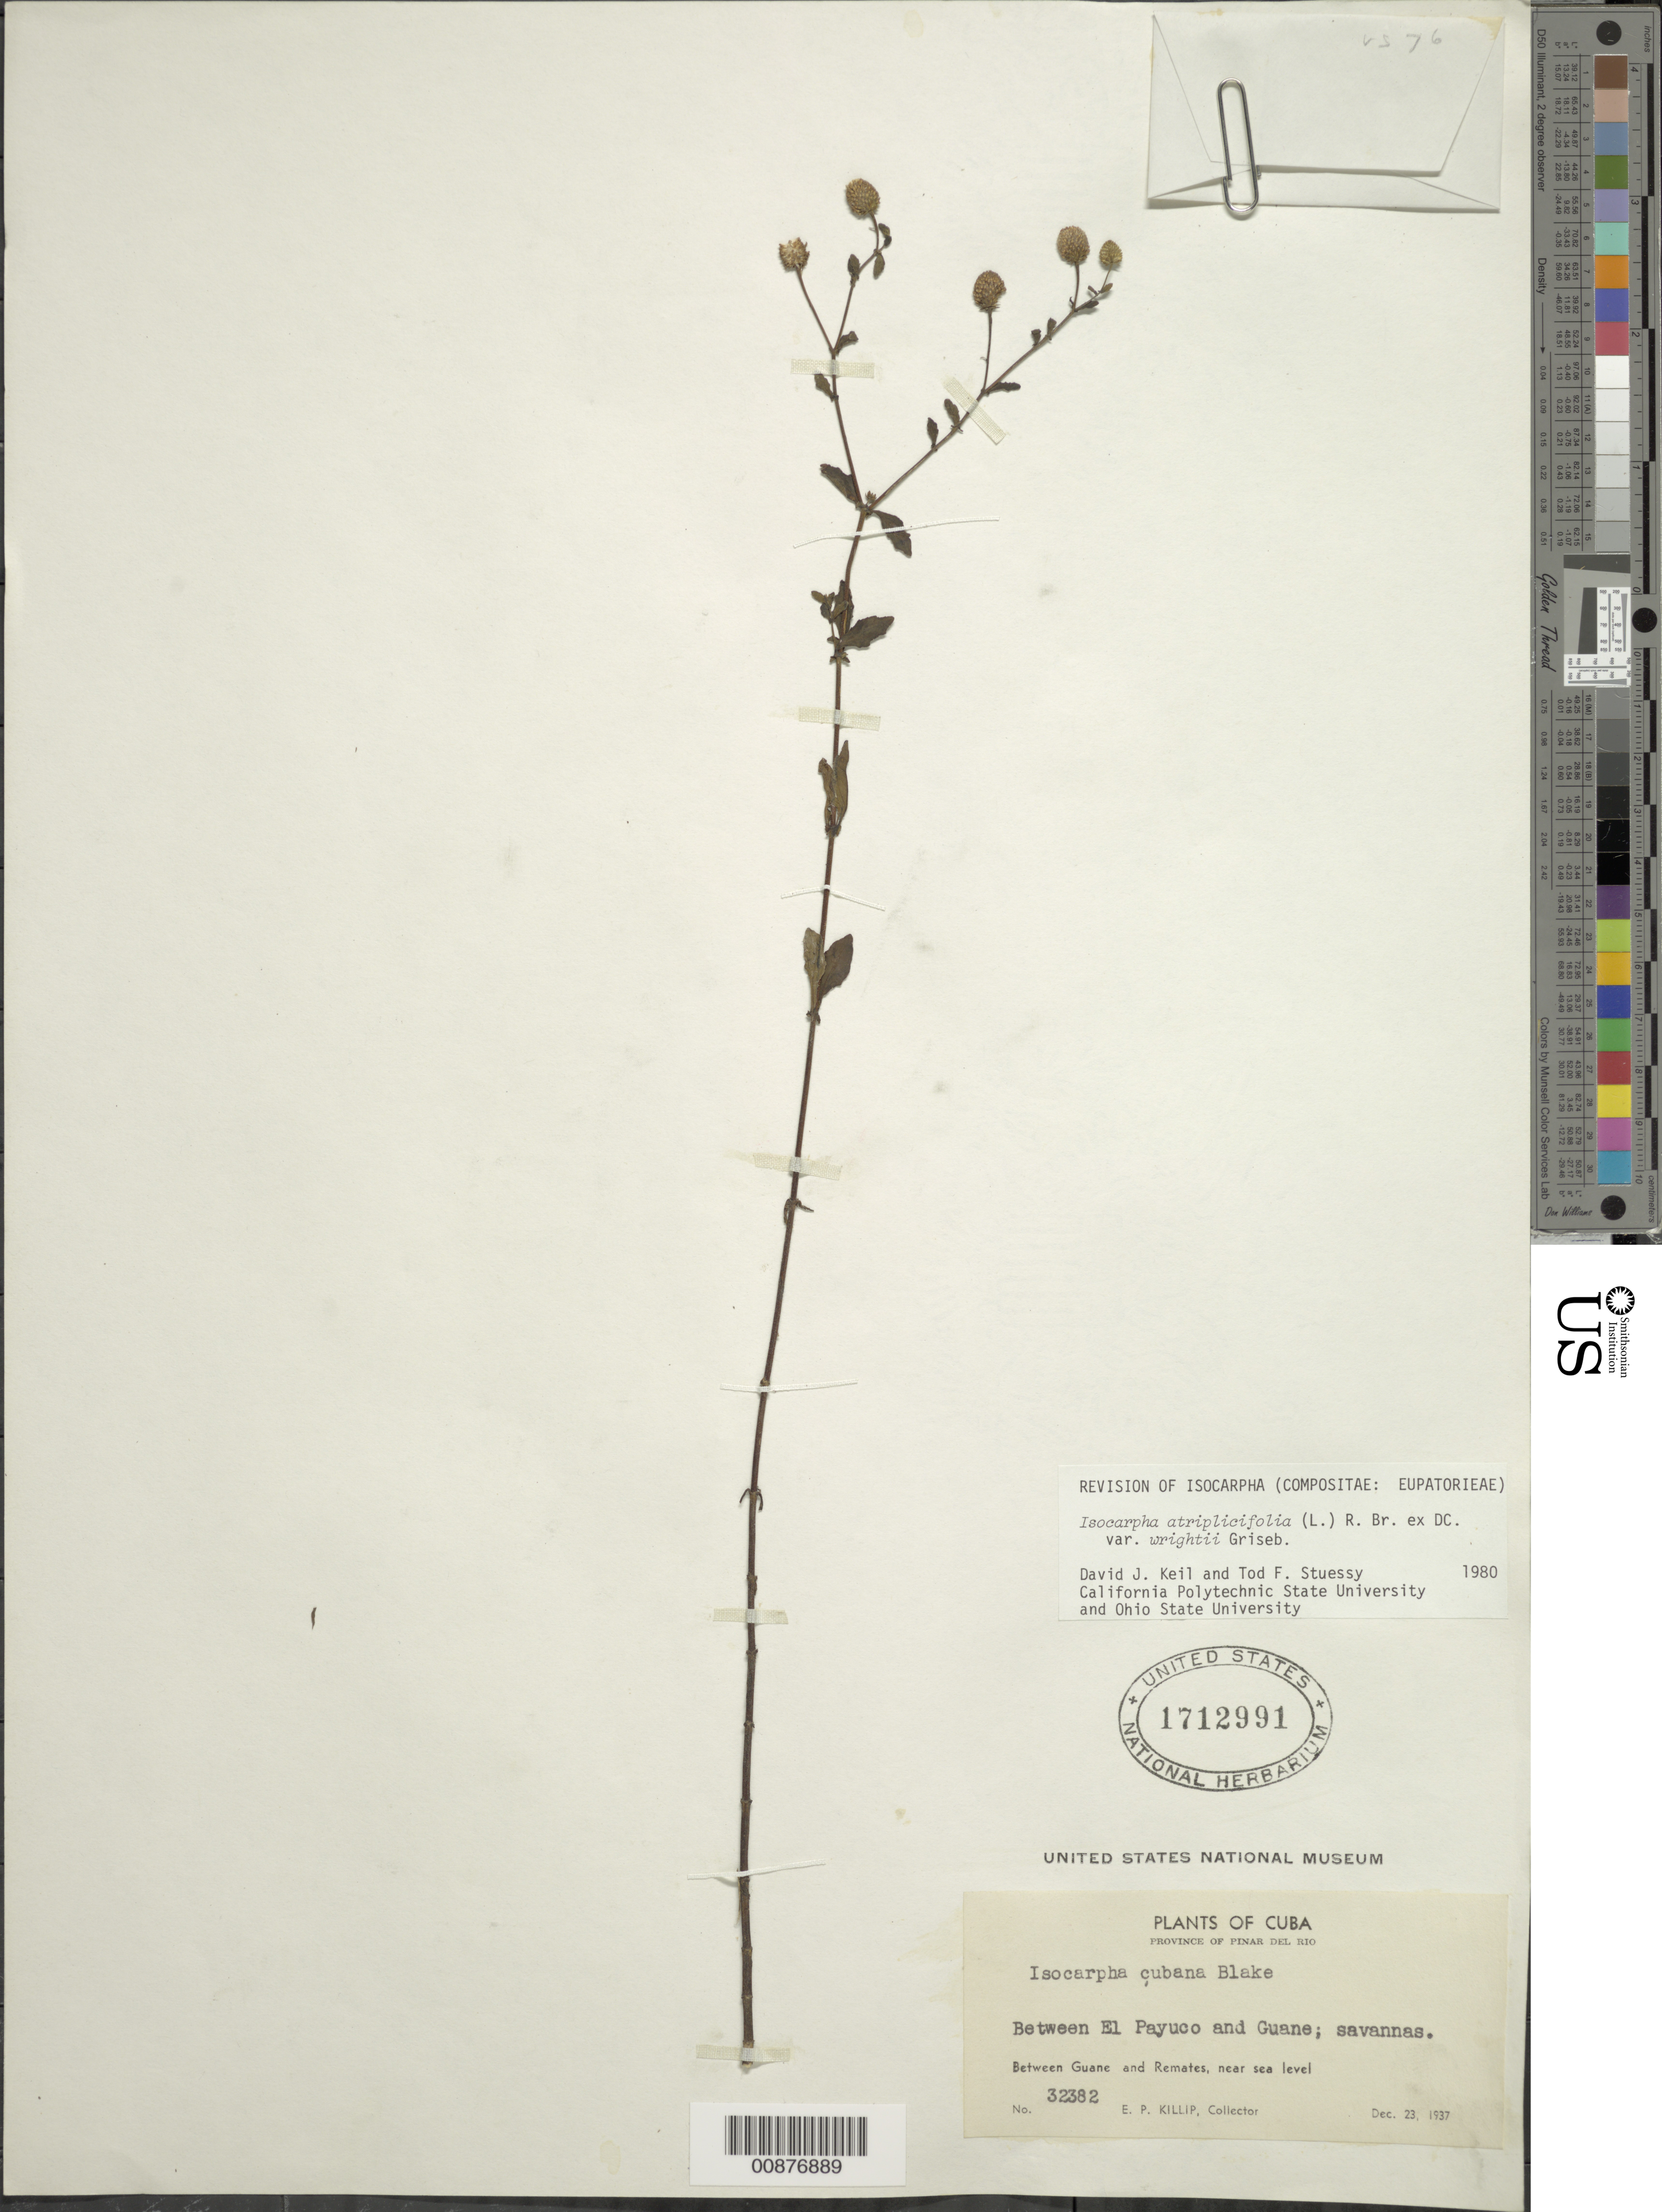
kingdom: Plantae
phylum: Tracheophyta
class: Magnoliopsida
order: Asterales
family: Asteraceae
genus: Isocarpha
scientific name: Isocarpha cubana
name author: S.F. Blake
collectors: E. P. Killip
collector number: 32382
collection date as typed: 23 Dec 1937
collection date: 1937-12-23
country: Cuba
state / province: Pinar del Río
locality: Between Guane and Remates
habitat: Savannas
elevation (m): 0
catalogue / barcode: US 1712991